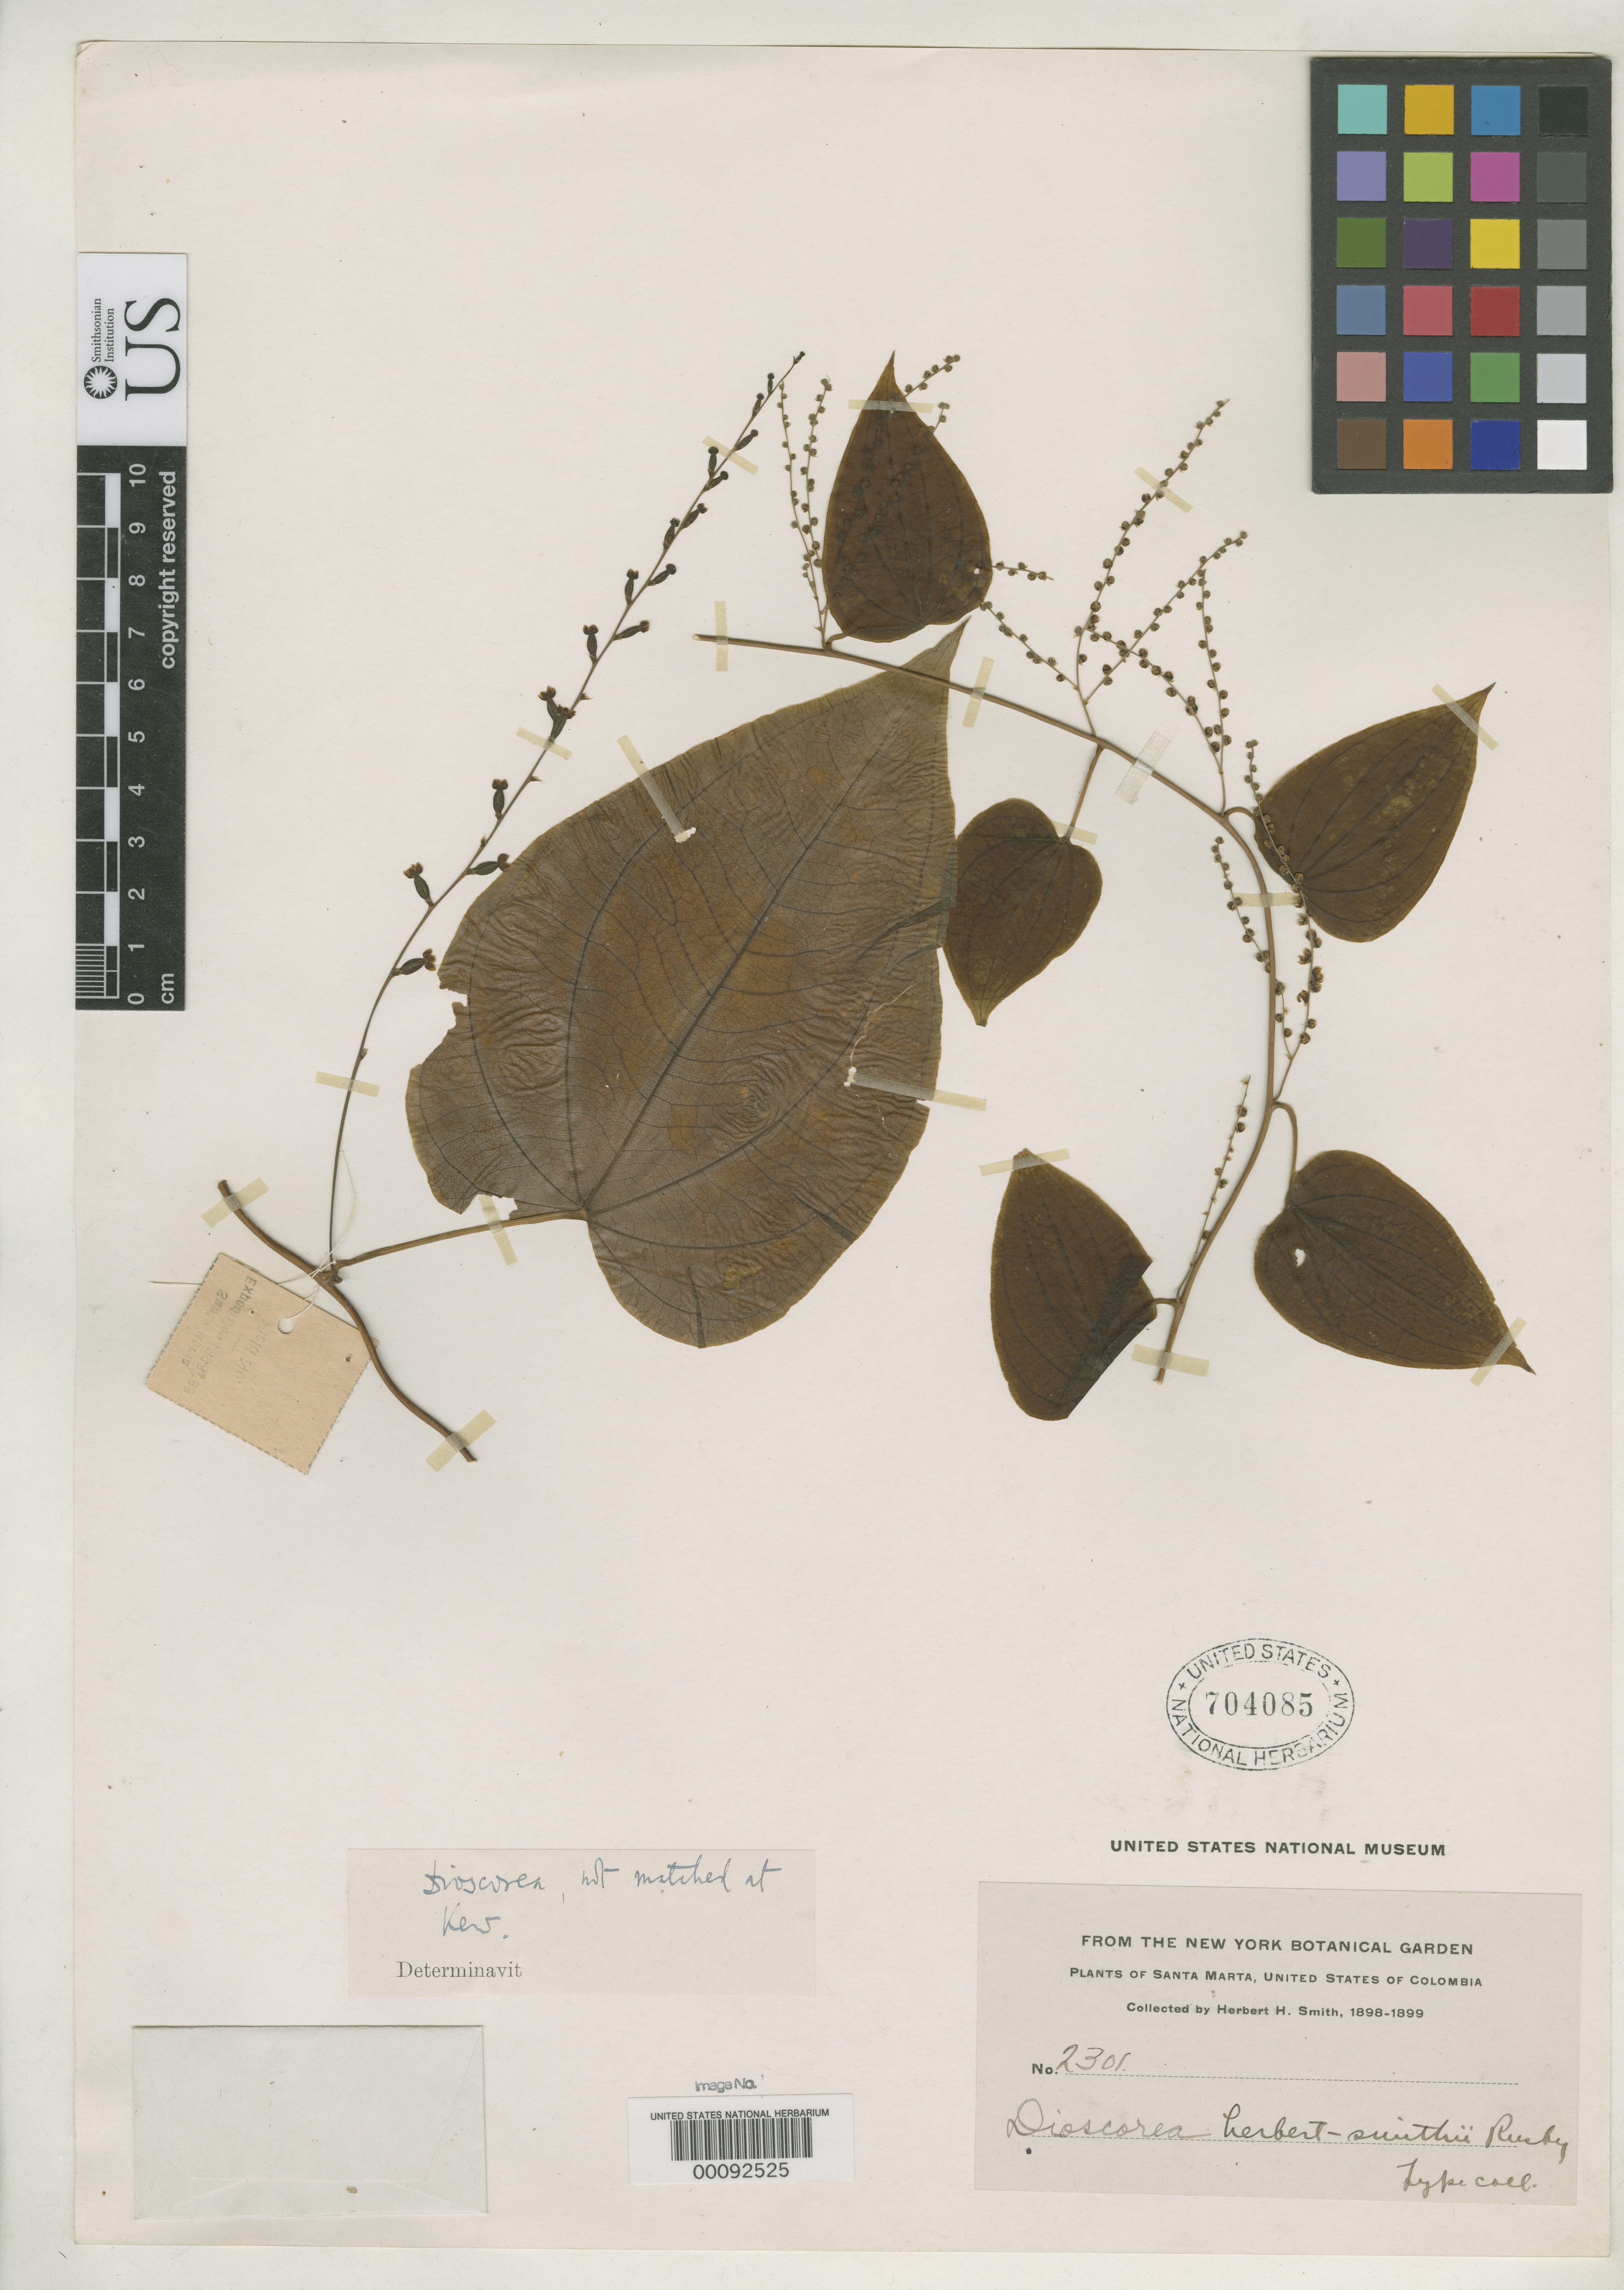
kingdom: Plantae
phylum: Tracheophyta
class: Liliopsida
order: Dioscoreales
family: Dioscoreaceae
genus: Dioscorea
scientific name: Dioscorea herbert-smithii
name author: Rusby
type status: Isotype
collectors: Herbert H. Smith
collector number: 2301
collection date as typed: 10 Apr 1899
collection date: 1899-04-10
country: Colombia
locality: Mamatoca.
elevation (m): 152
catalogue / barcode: US 704085